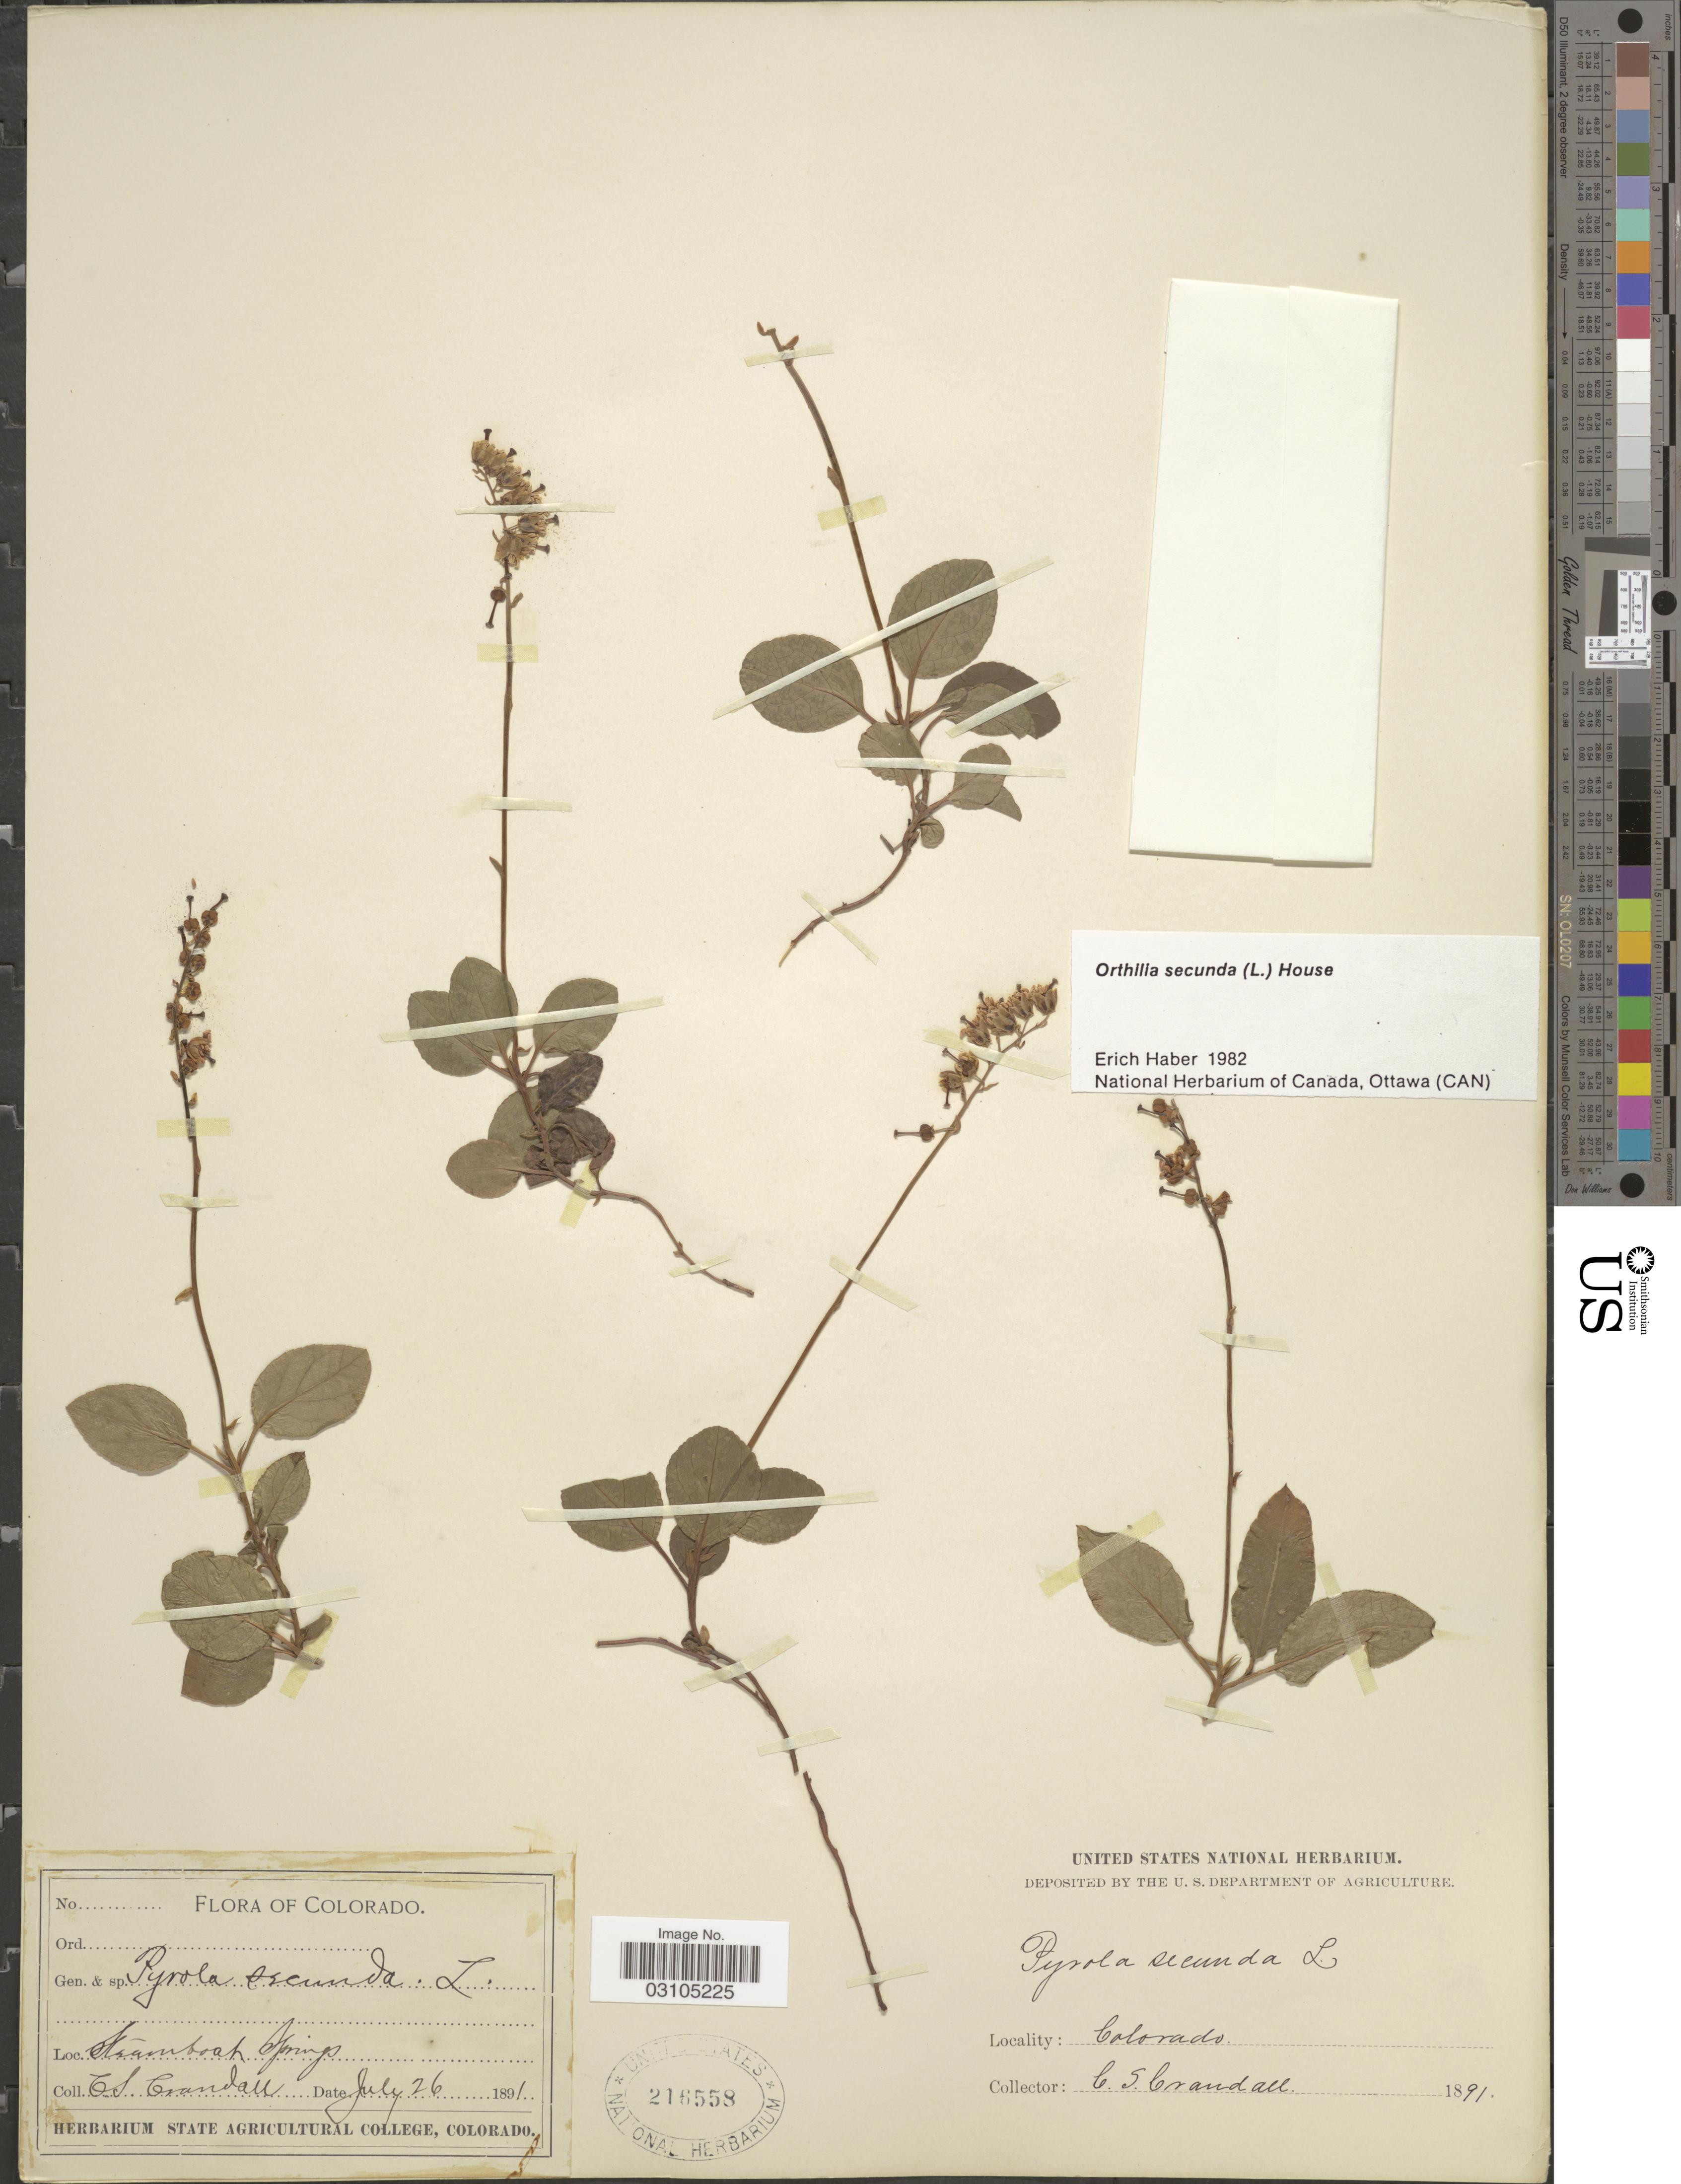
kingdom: Plantae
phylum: Tracheophyta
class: Magnoliopsida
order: Ericales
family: Ericaceae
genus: Orthilia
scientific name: Orthilia secunda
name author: (L.) House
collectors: C. Crandall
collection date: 1891-07-26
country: United States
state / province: Colorado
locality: Steamboat Springs.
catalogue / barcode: US 216558